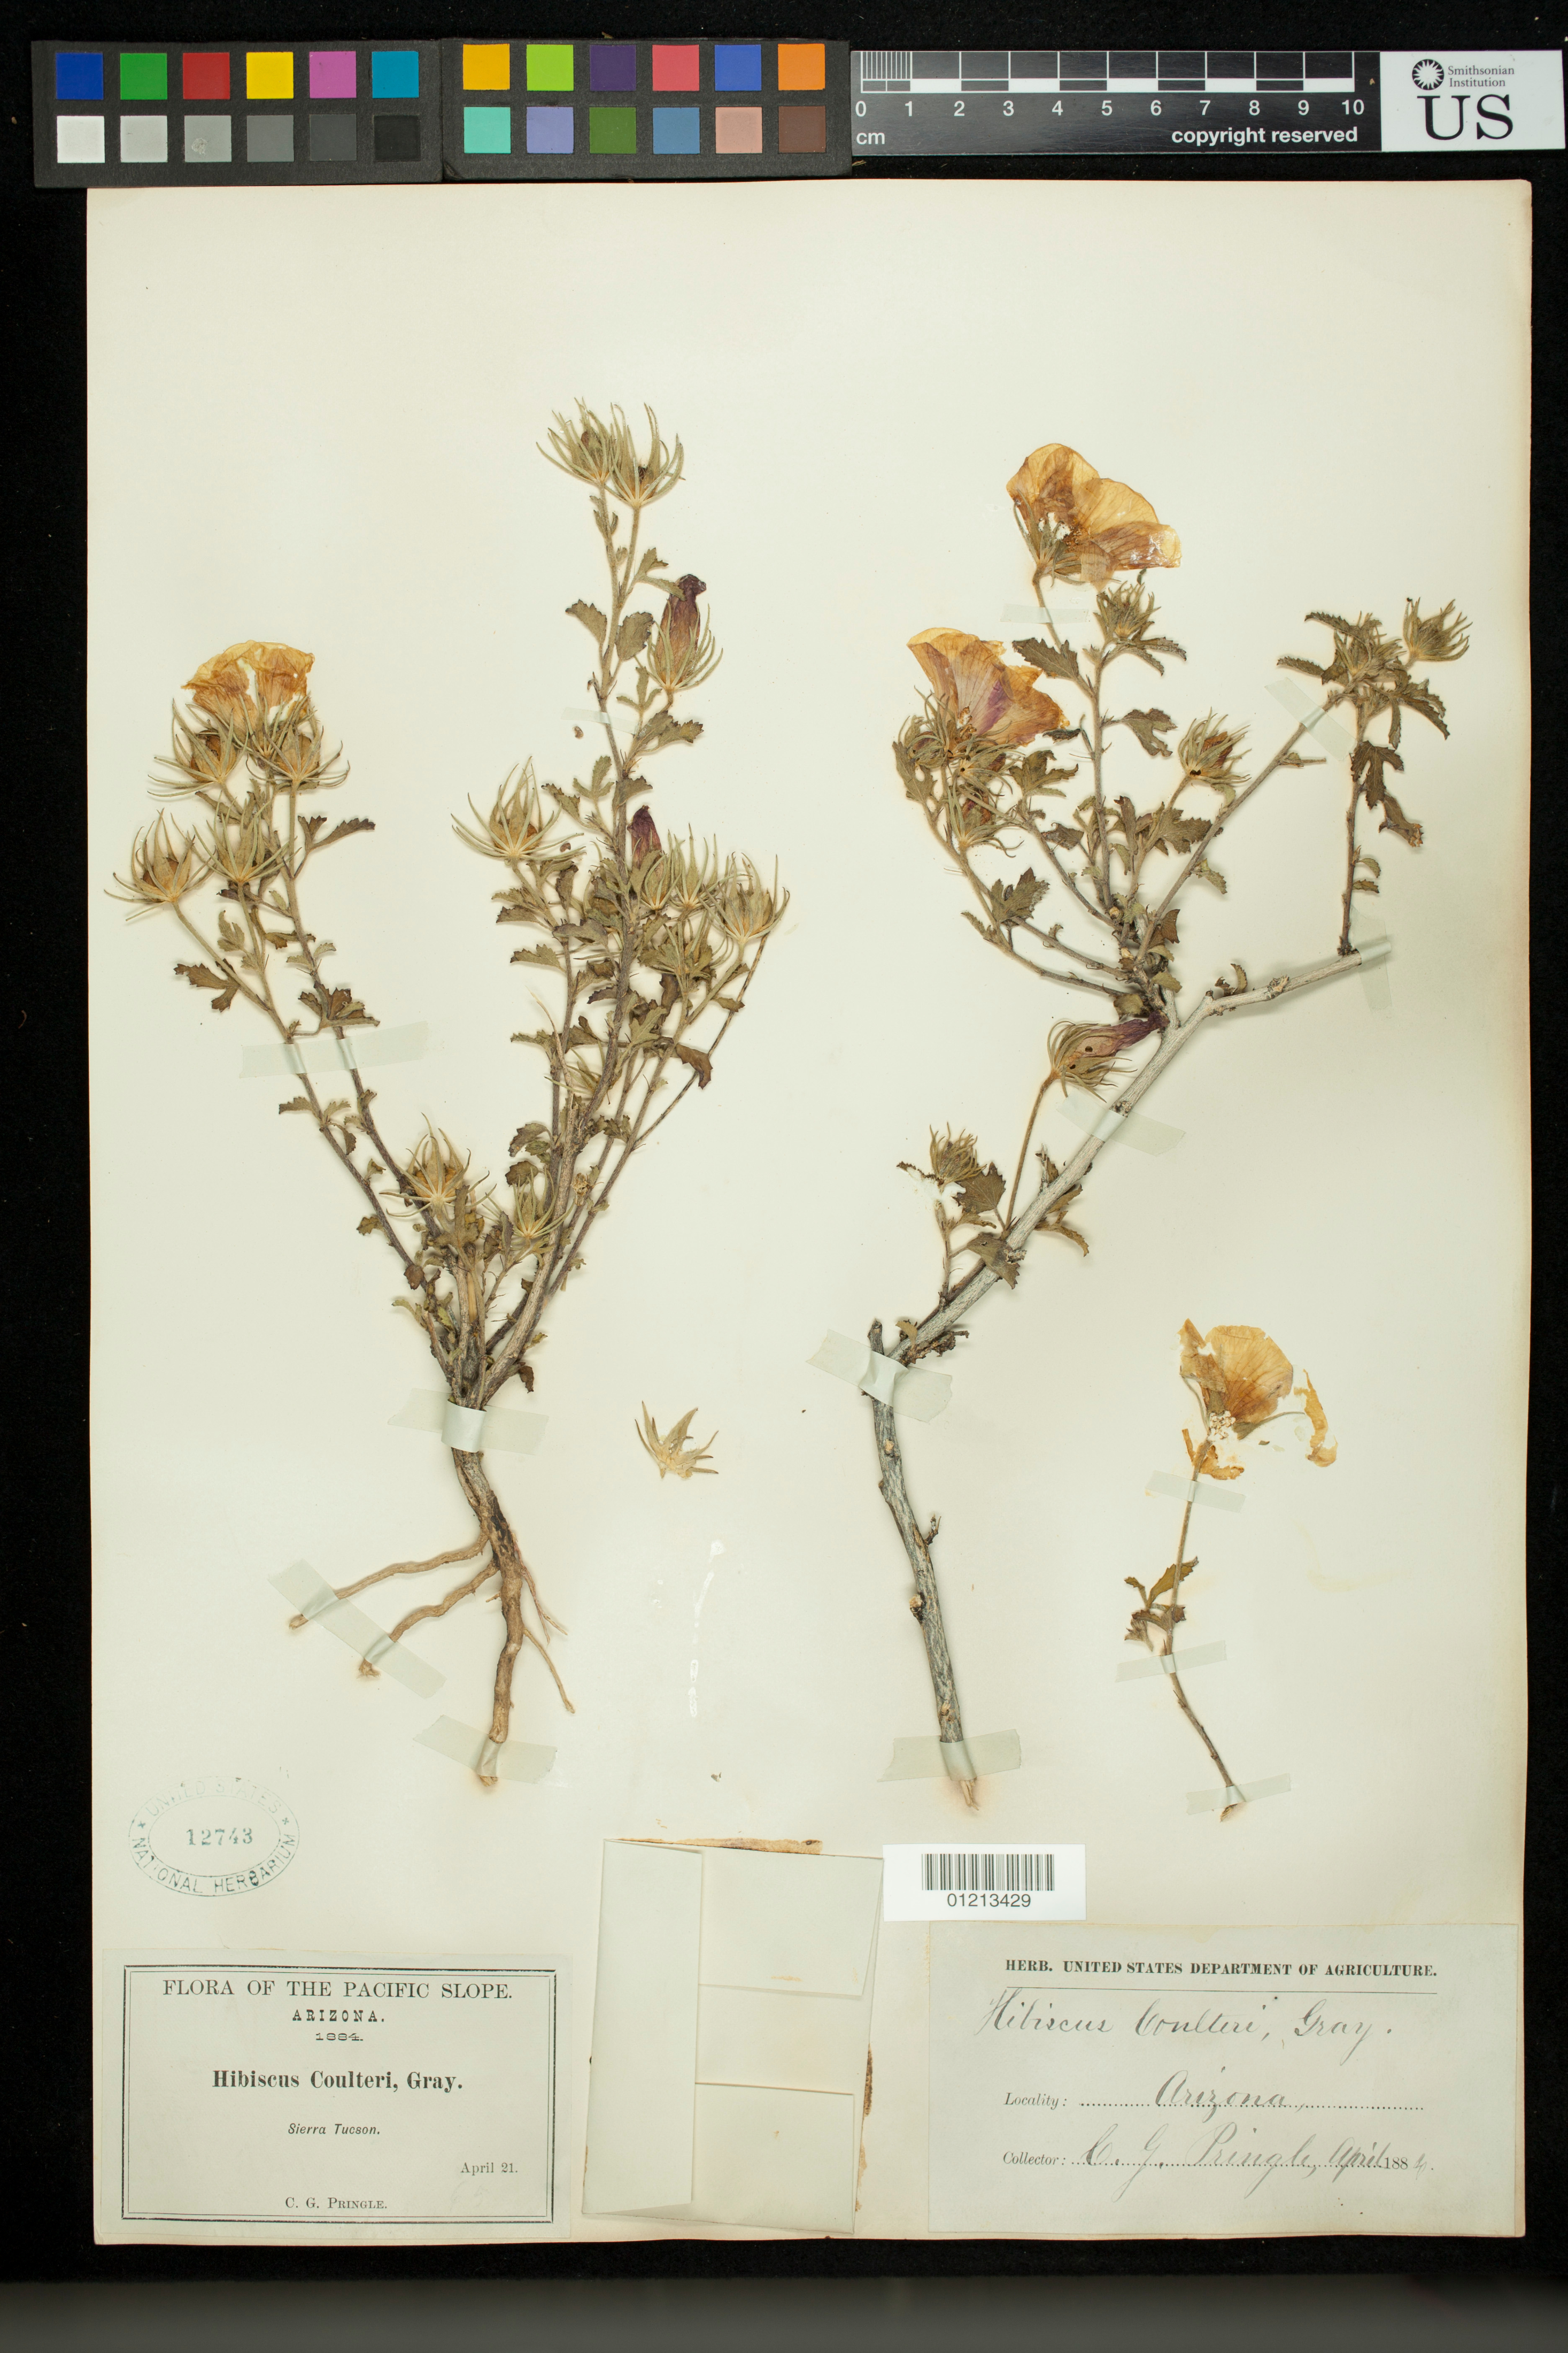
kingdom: Plantae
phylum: Tracheophyta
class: Magnoliopsida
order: Malvales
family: Malvaceae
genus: Hibiscus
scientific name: Hibiscus coulteri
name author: Harv. ex A. Gray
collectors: C. G. Pringle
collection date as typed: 21 Apr 1884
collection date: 1884-04-21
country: United States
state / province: Arizona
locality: Sierra Tucson.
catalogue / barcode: US 12743